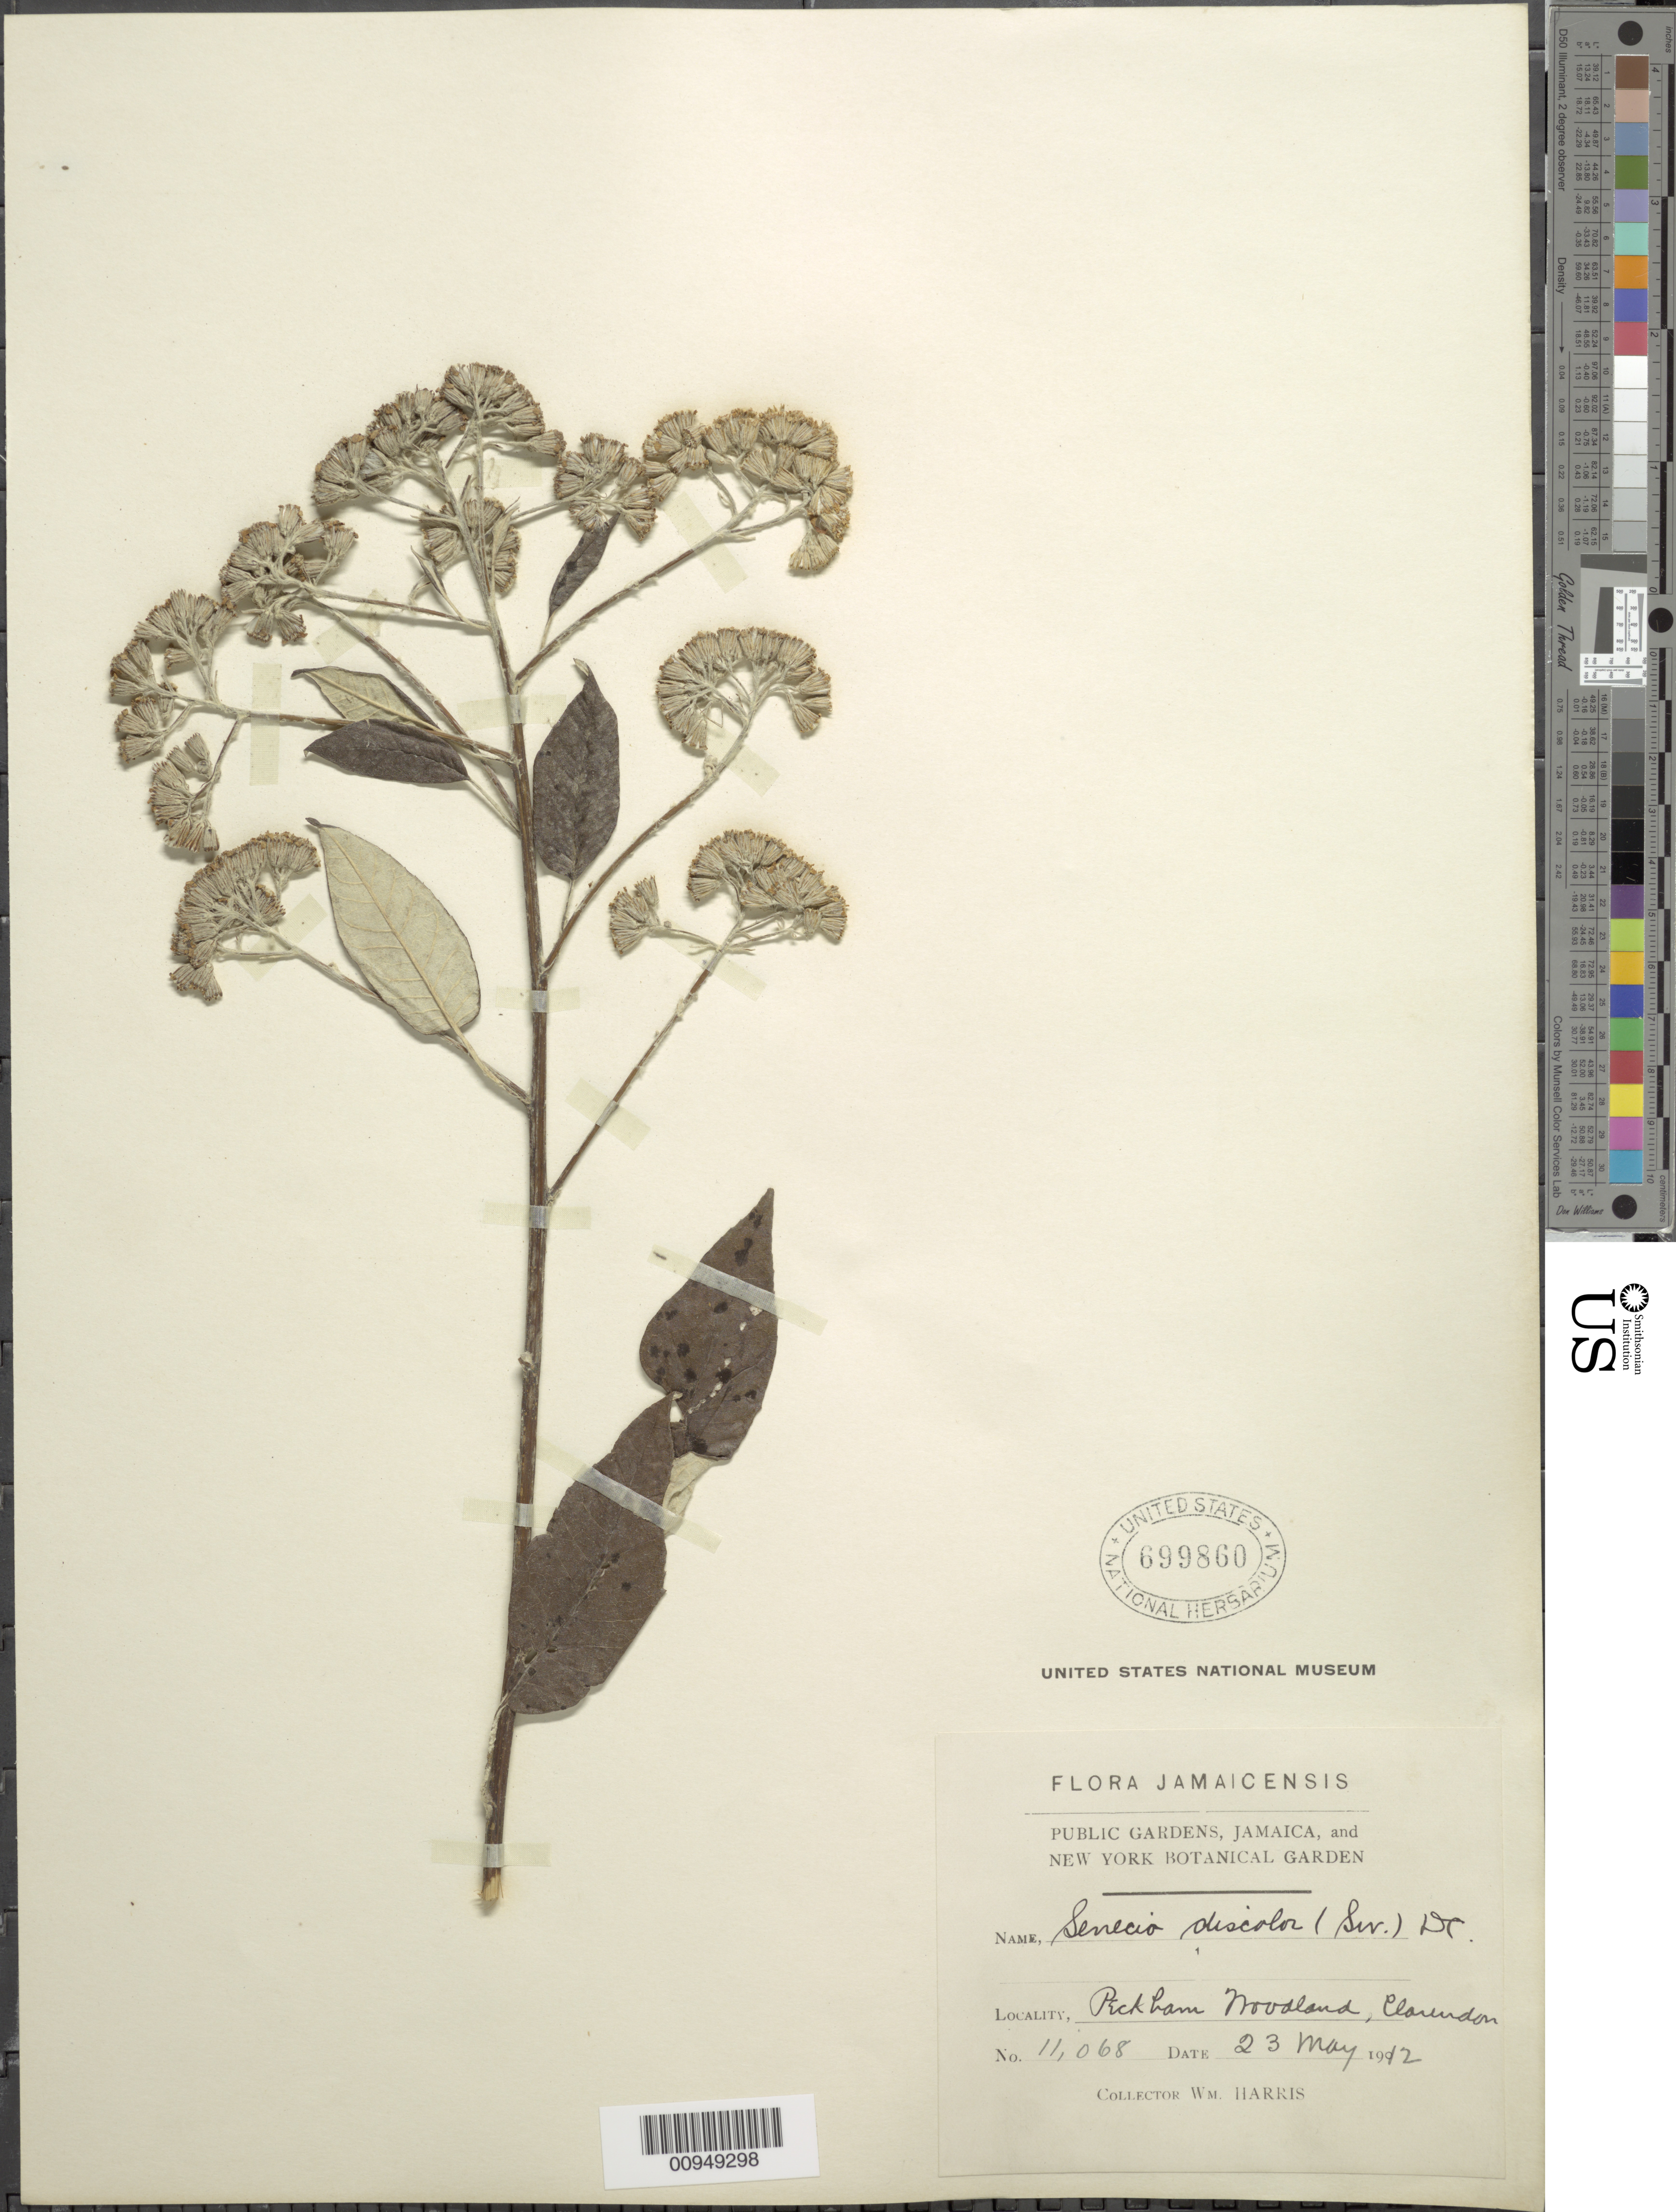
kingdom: Plantae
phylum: Tracheophyta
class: Magnoliopsida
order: Asterales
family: Asteraceae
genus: Senecio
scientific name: Senecio discolor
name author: (Sw.) DC.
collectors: W. H. Harris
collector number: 11068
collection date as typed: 23 May 1912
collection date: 1912-05-23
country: Jamaica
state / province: Clarendon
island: Jamaica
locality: Peckham Woodland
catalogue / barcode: US 699860